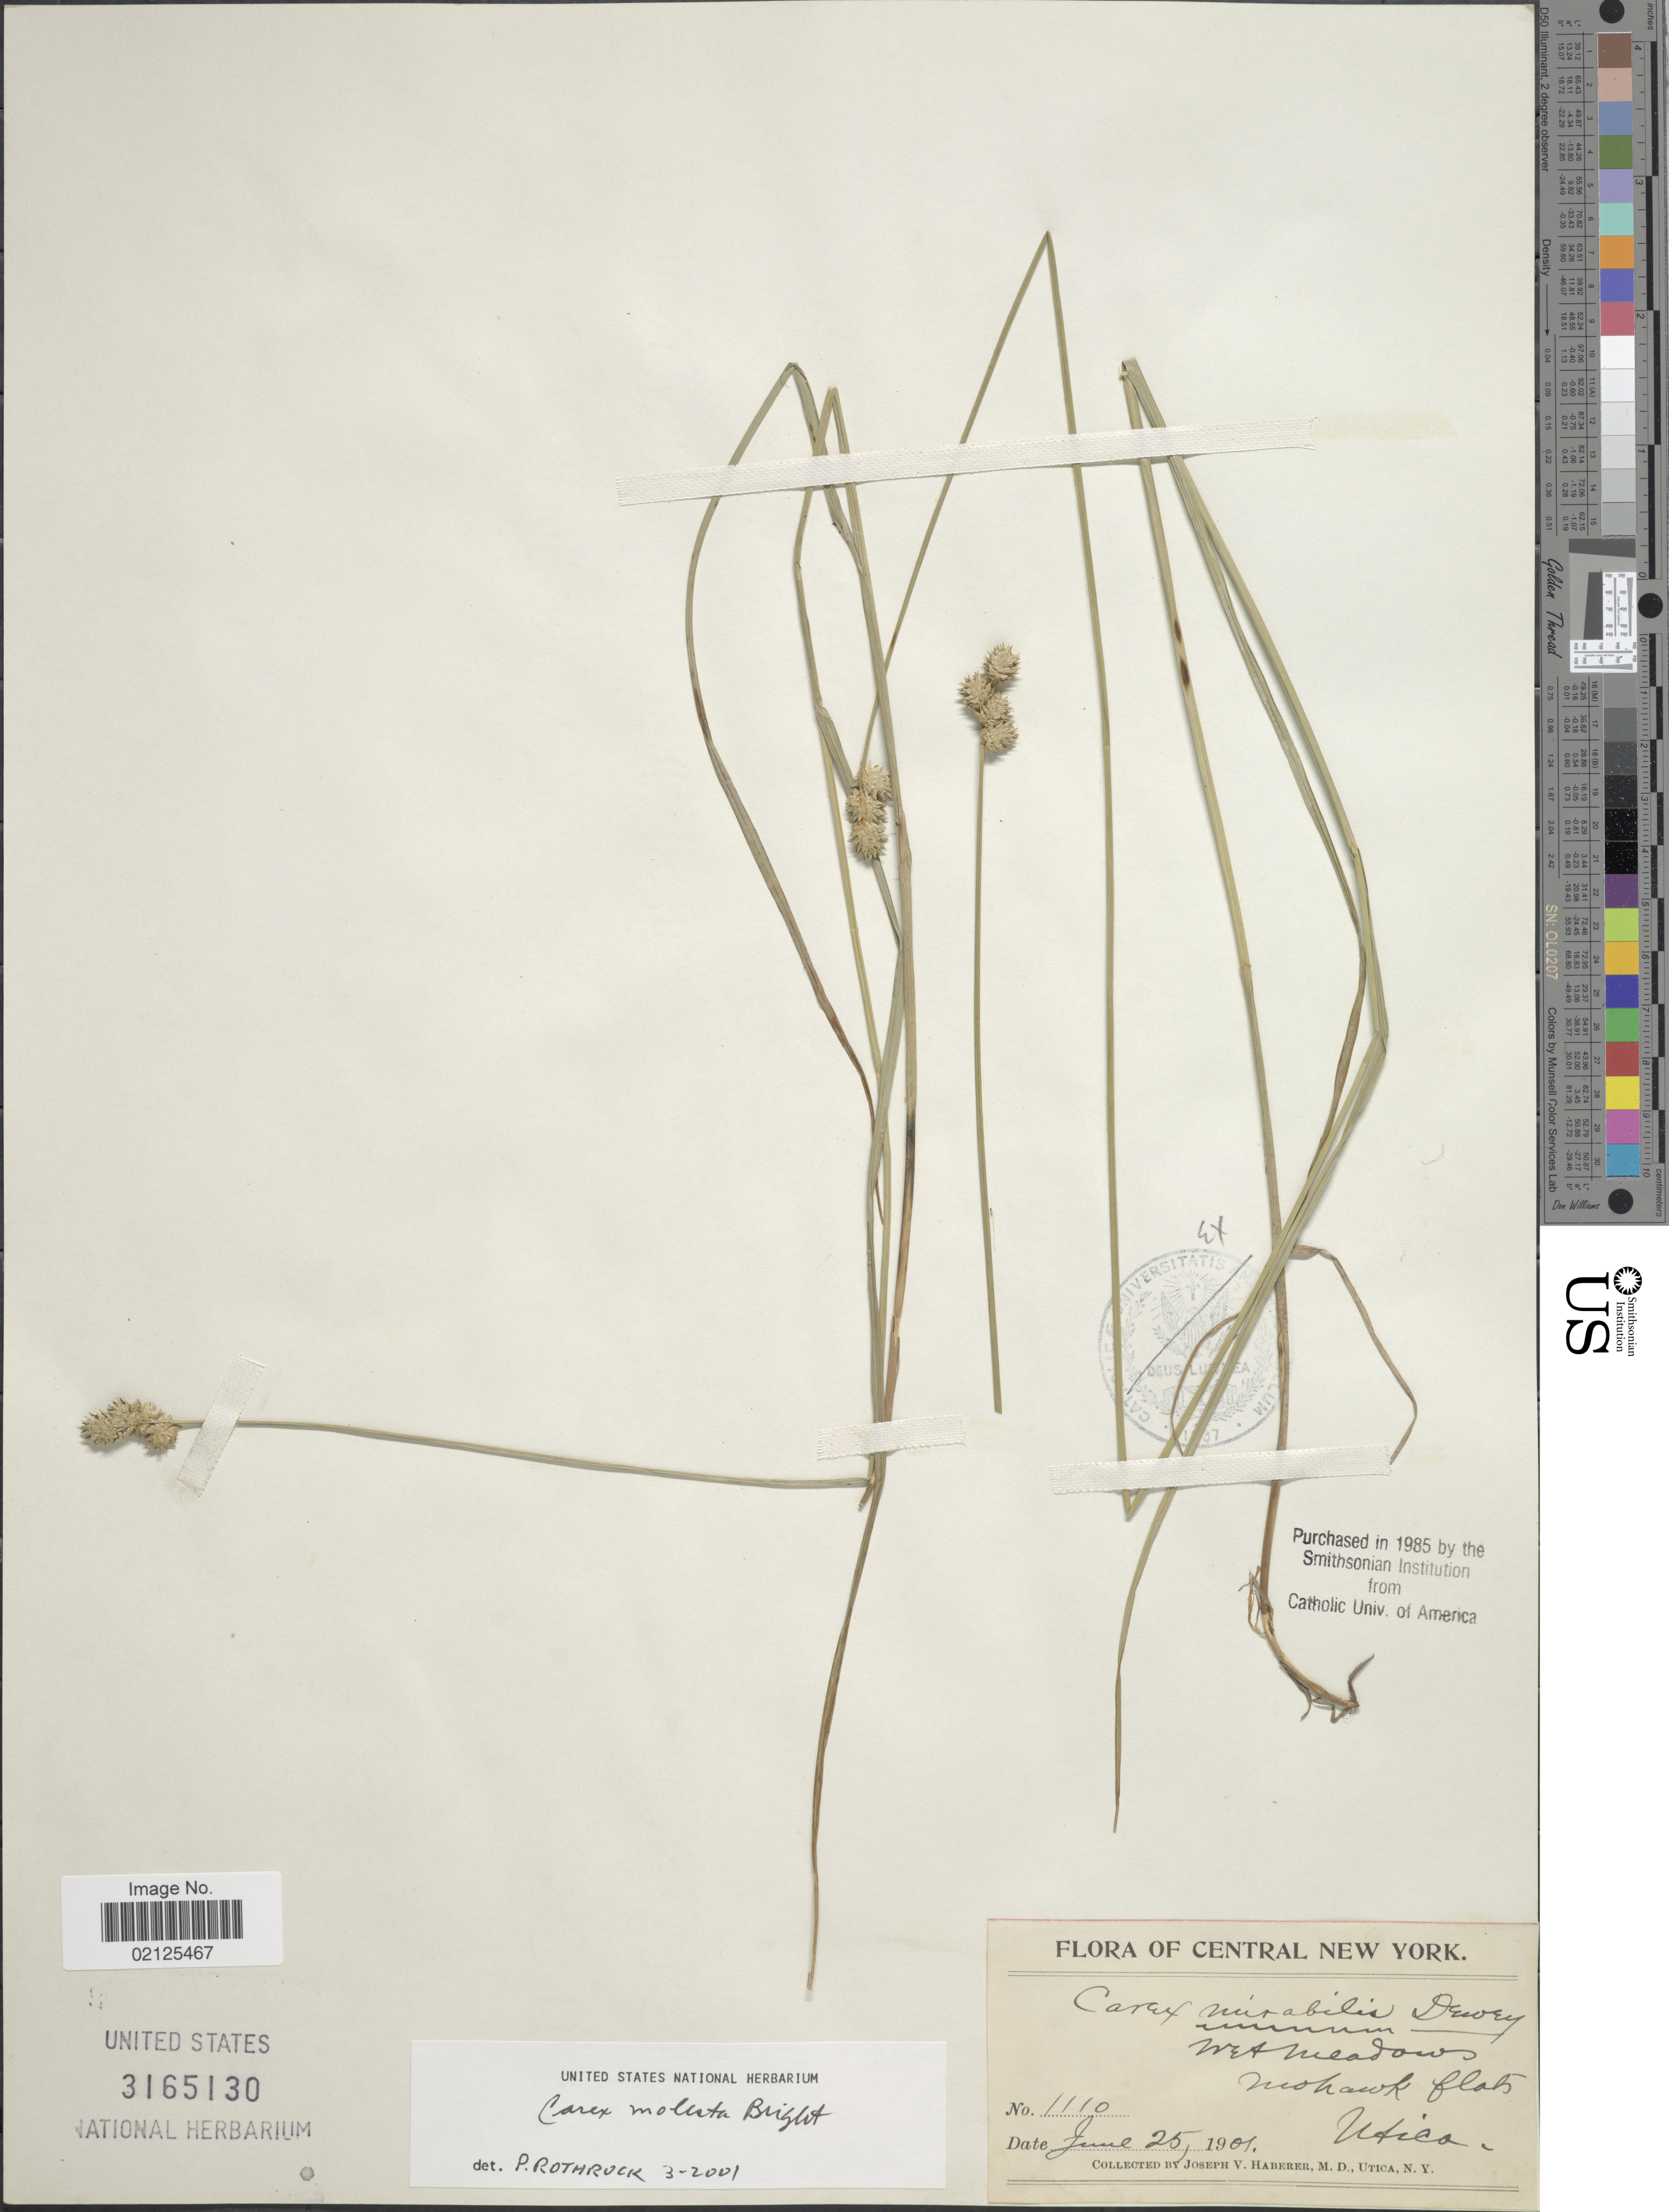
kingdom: Plantae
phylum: Tracheophyta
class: Liliopsida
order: Poales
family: Cyperaceae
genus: Carex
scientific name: Carex molesta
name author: Mack.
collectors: J. V. Haberer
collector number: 1110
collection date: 1901-06-25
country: United States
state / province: New York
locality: Central New York, Wet meadows, Mohawk flats, Utica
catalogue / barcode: US 3165130